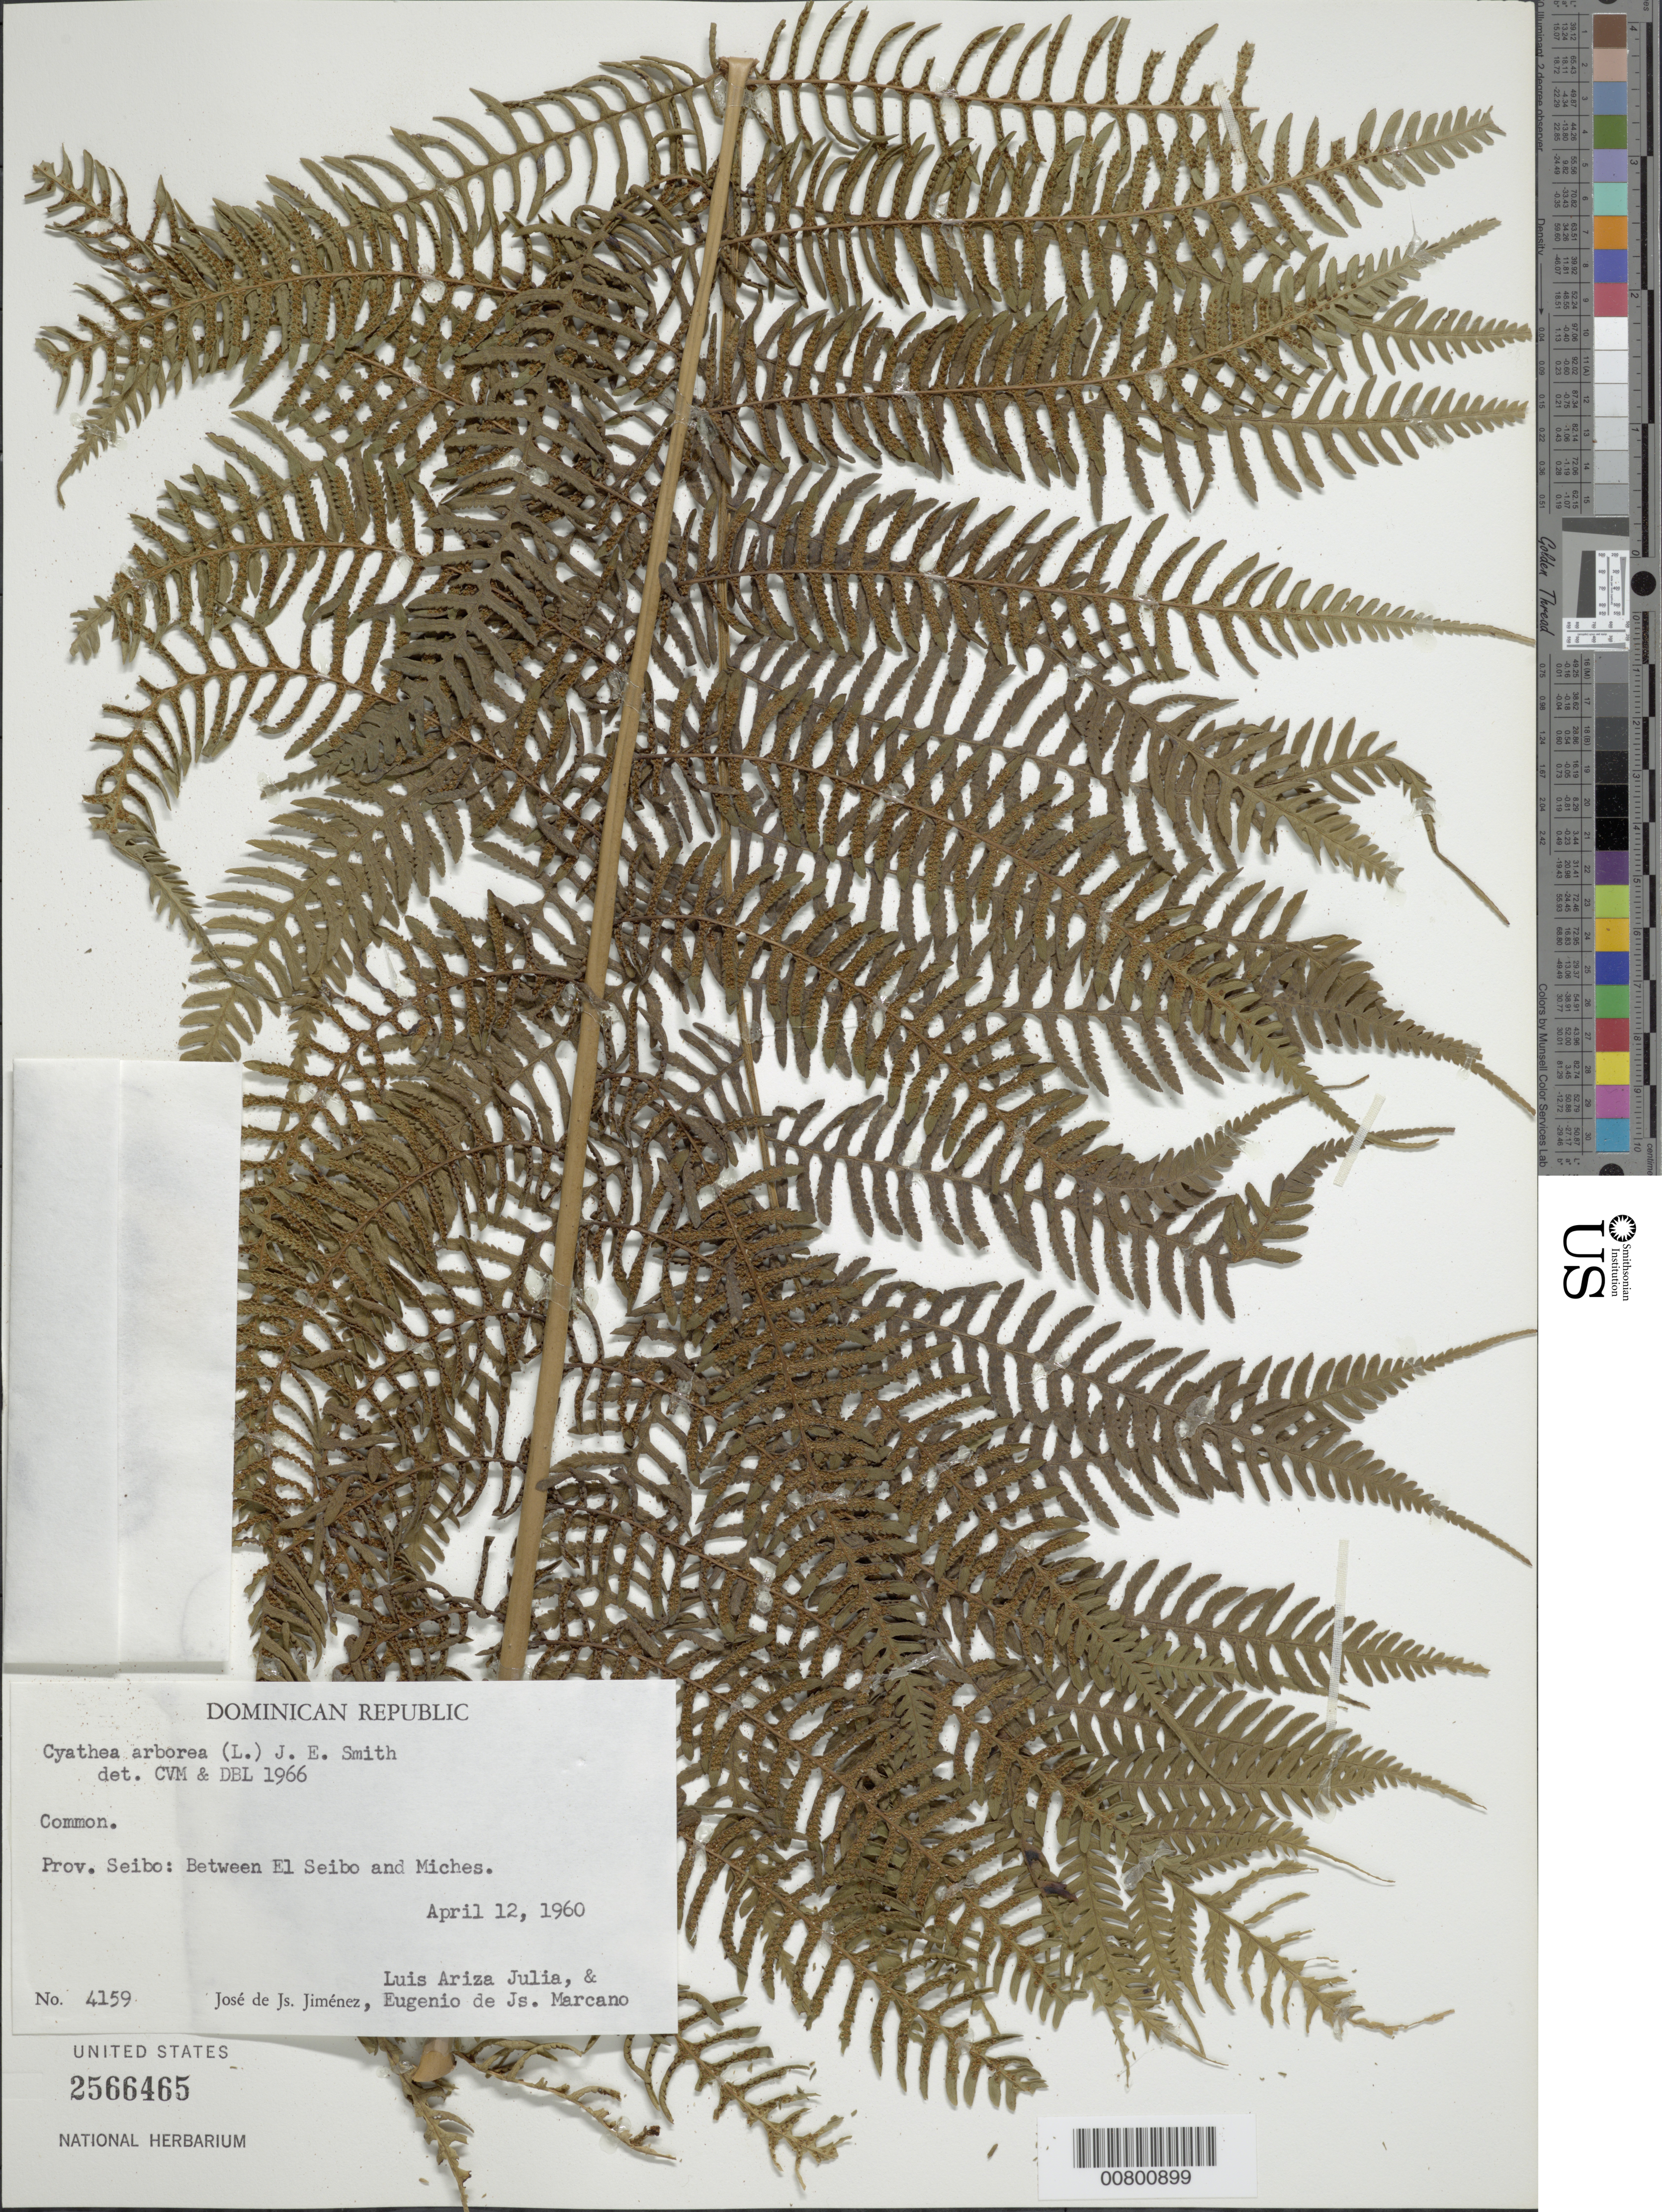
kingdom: Plantae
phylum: Tracheophyta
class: Polypodiopsida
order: Cyatheales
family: Cyatheaceae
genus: Cyathea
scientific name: Cyathea arborea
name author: (L.) Sm.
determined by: Morton, C. V.; Lellinger, D. B.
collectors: J. J. Jiménez, L. Ariza-Julia & E. J. Marcano F.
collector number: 4159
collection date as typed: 12 Apr 1960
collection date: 1960-04-12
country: Dominican Republic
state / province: El Seibo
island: Hispaniola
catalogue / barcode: US 2566465